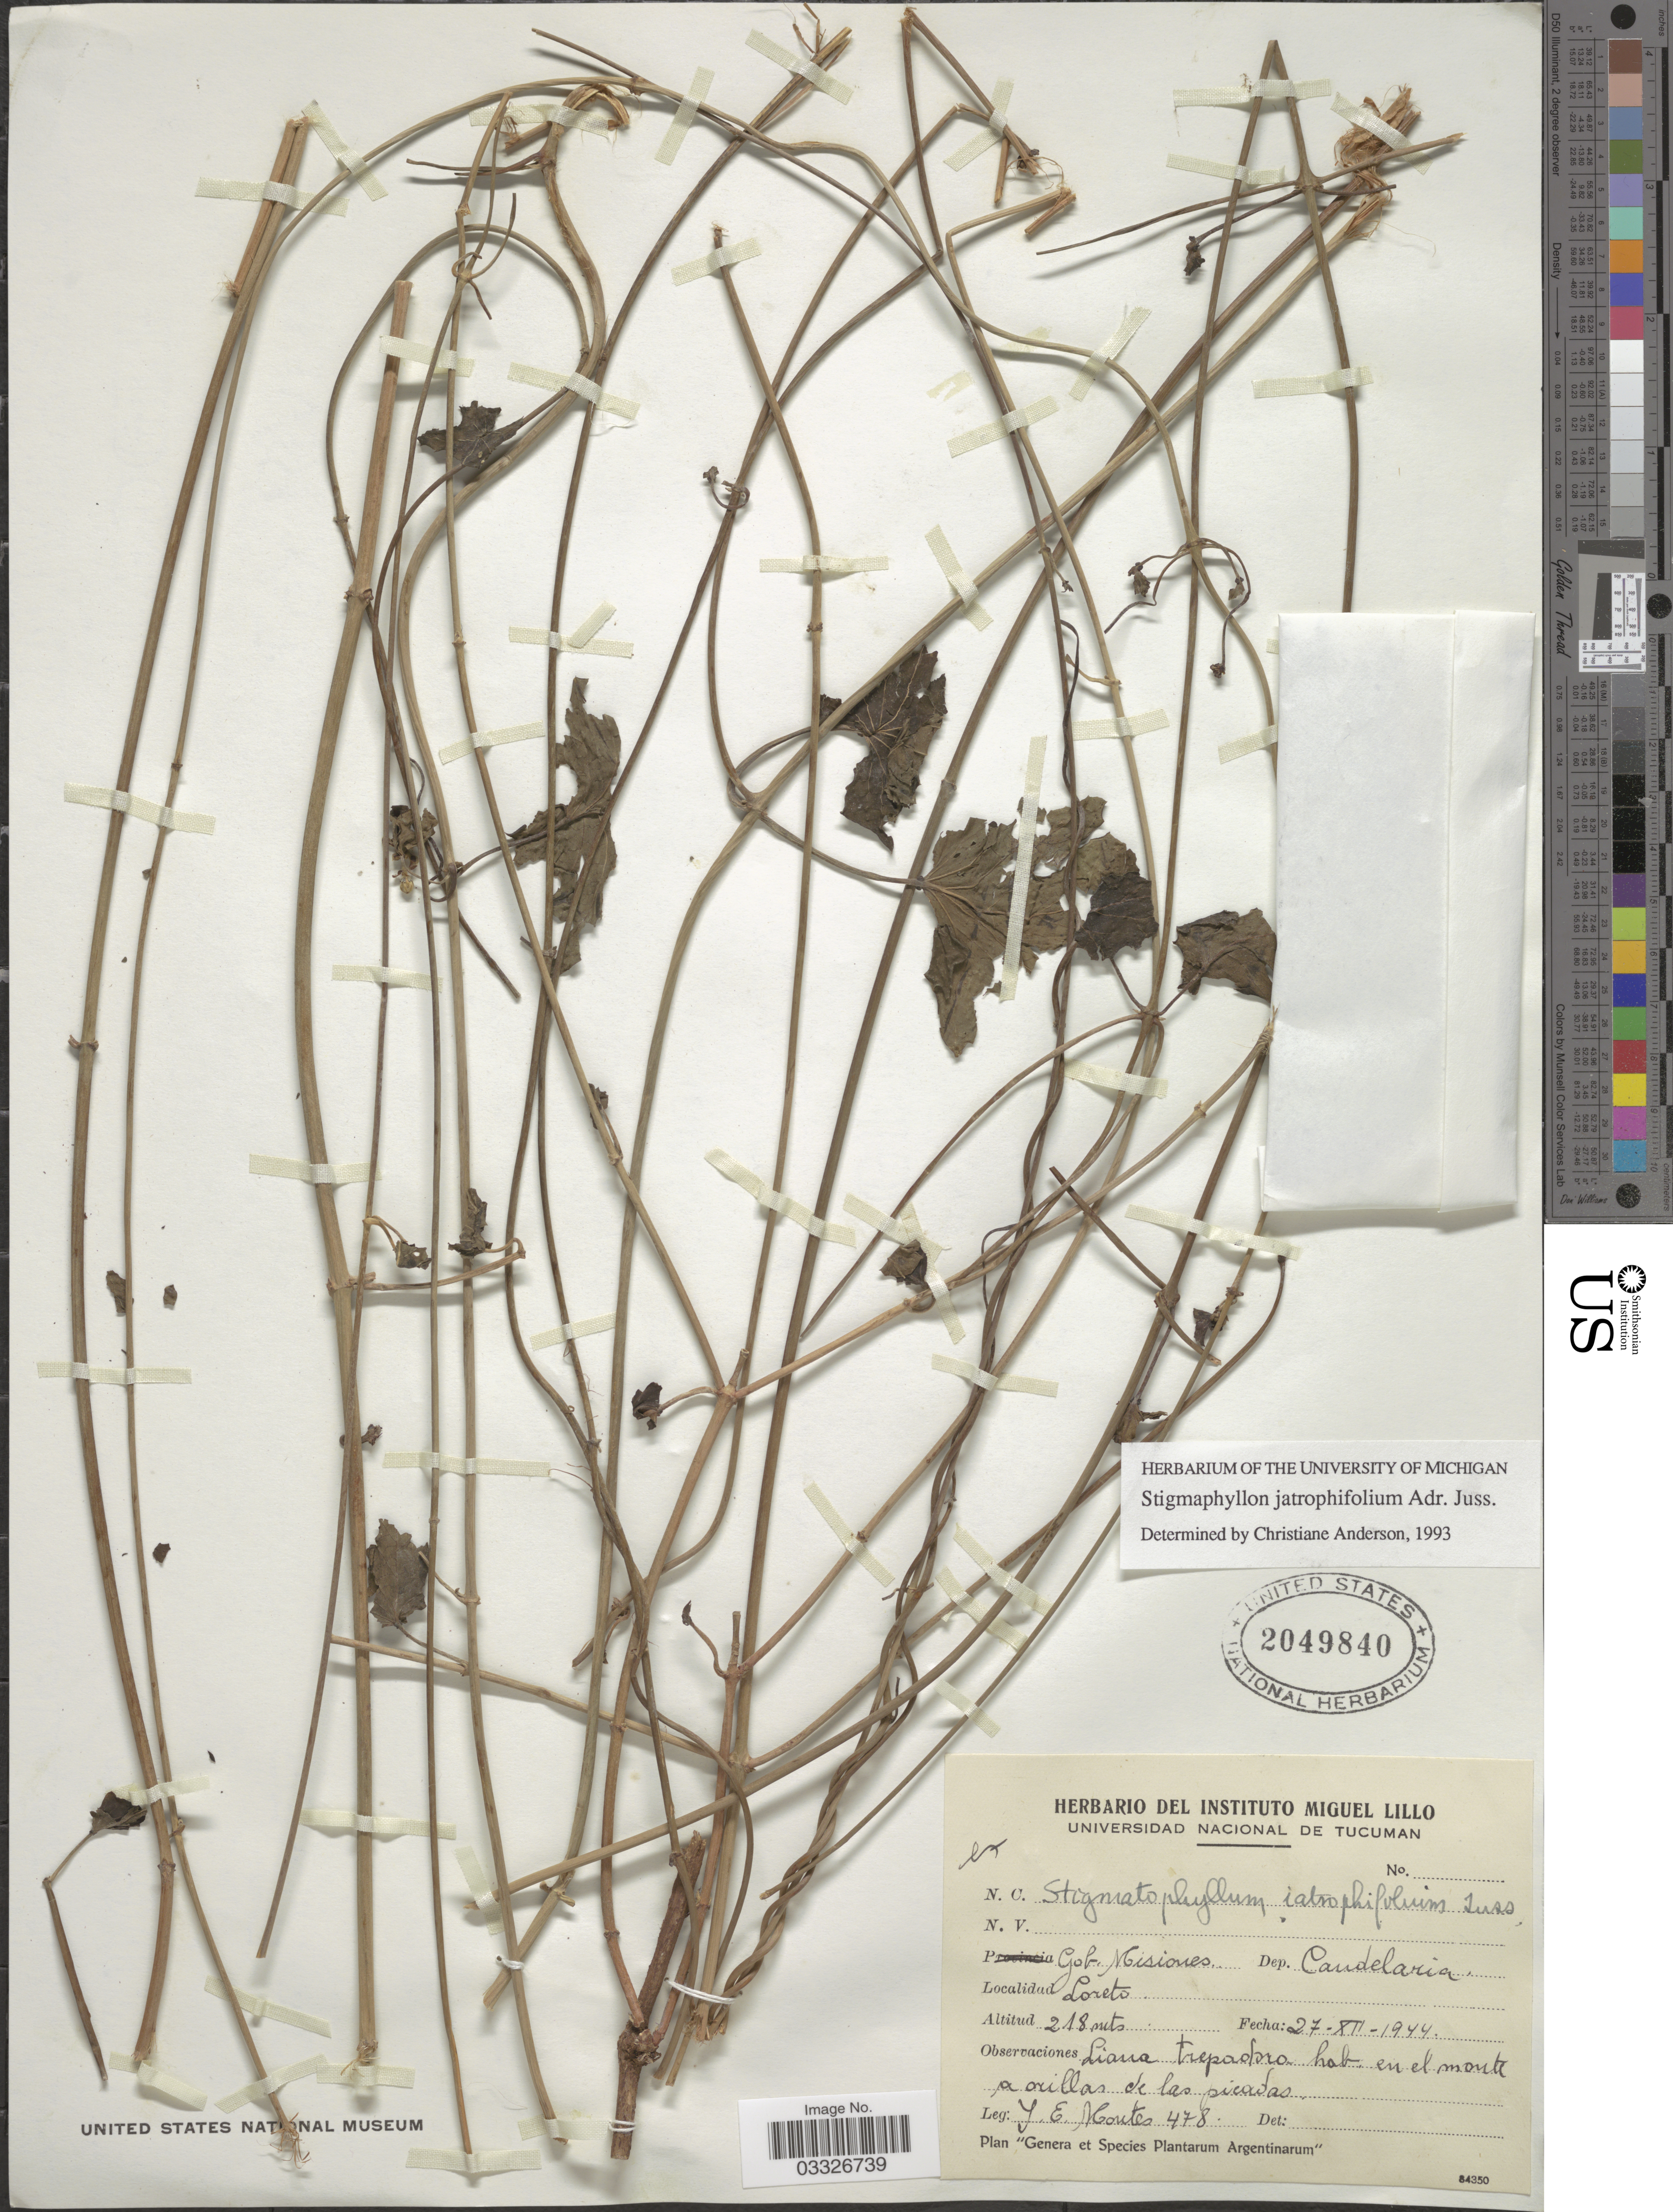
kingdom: Plantae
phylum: Tracheophyta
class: Magnoliopsida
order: Malpighiales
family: Malpighiaceae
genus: Stigmaphyllon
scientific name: Stigmaphyllon jatrophifolium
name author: A. Juss.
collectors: J. E. Montes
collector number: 478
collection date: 1944-12-27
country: Argentina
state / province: Misiones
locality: Gob. Misiones Dep. Candelaria. Loreto.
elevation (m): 218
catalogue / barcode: US 2049840